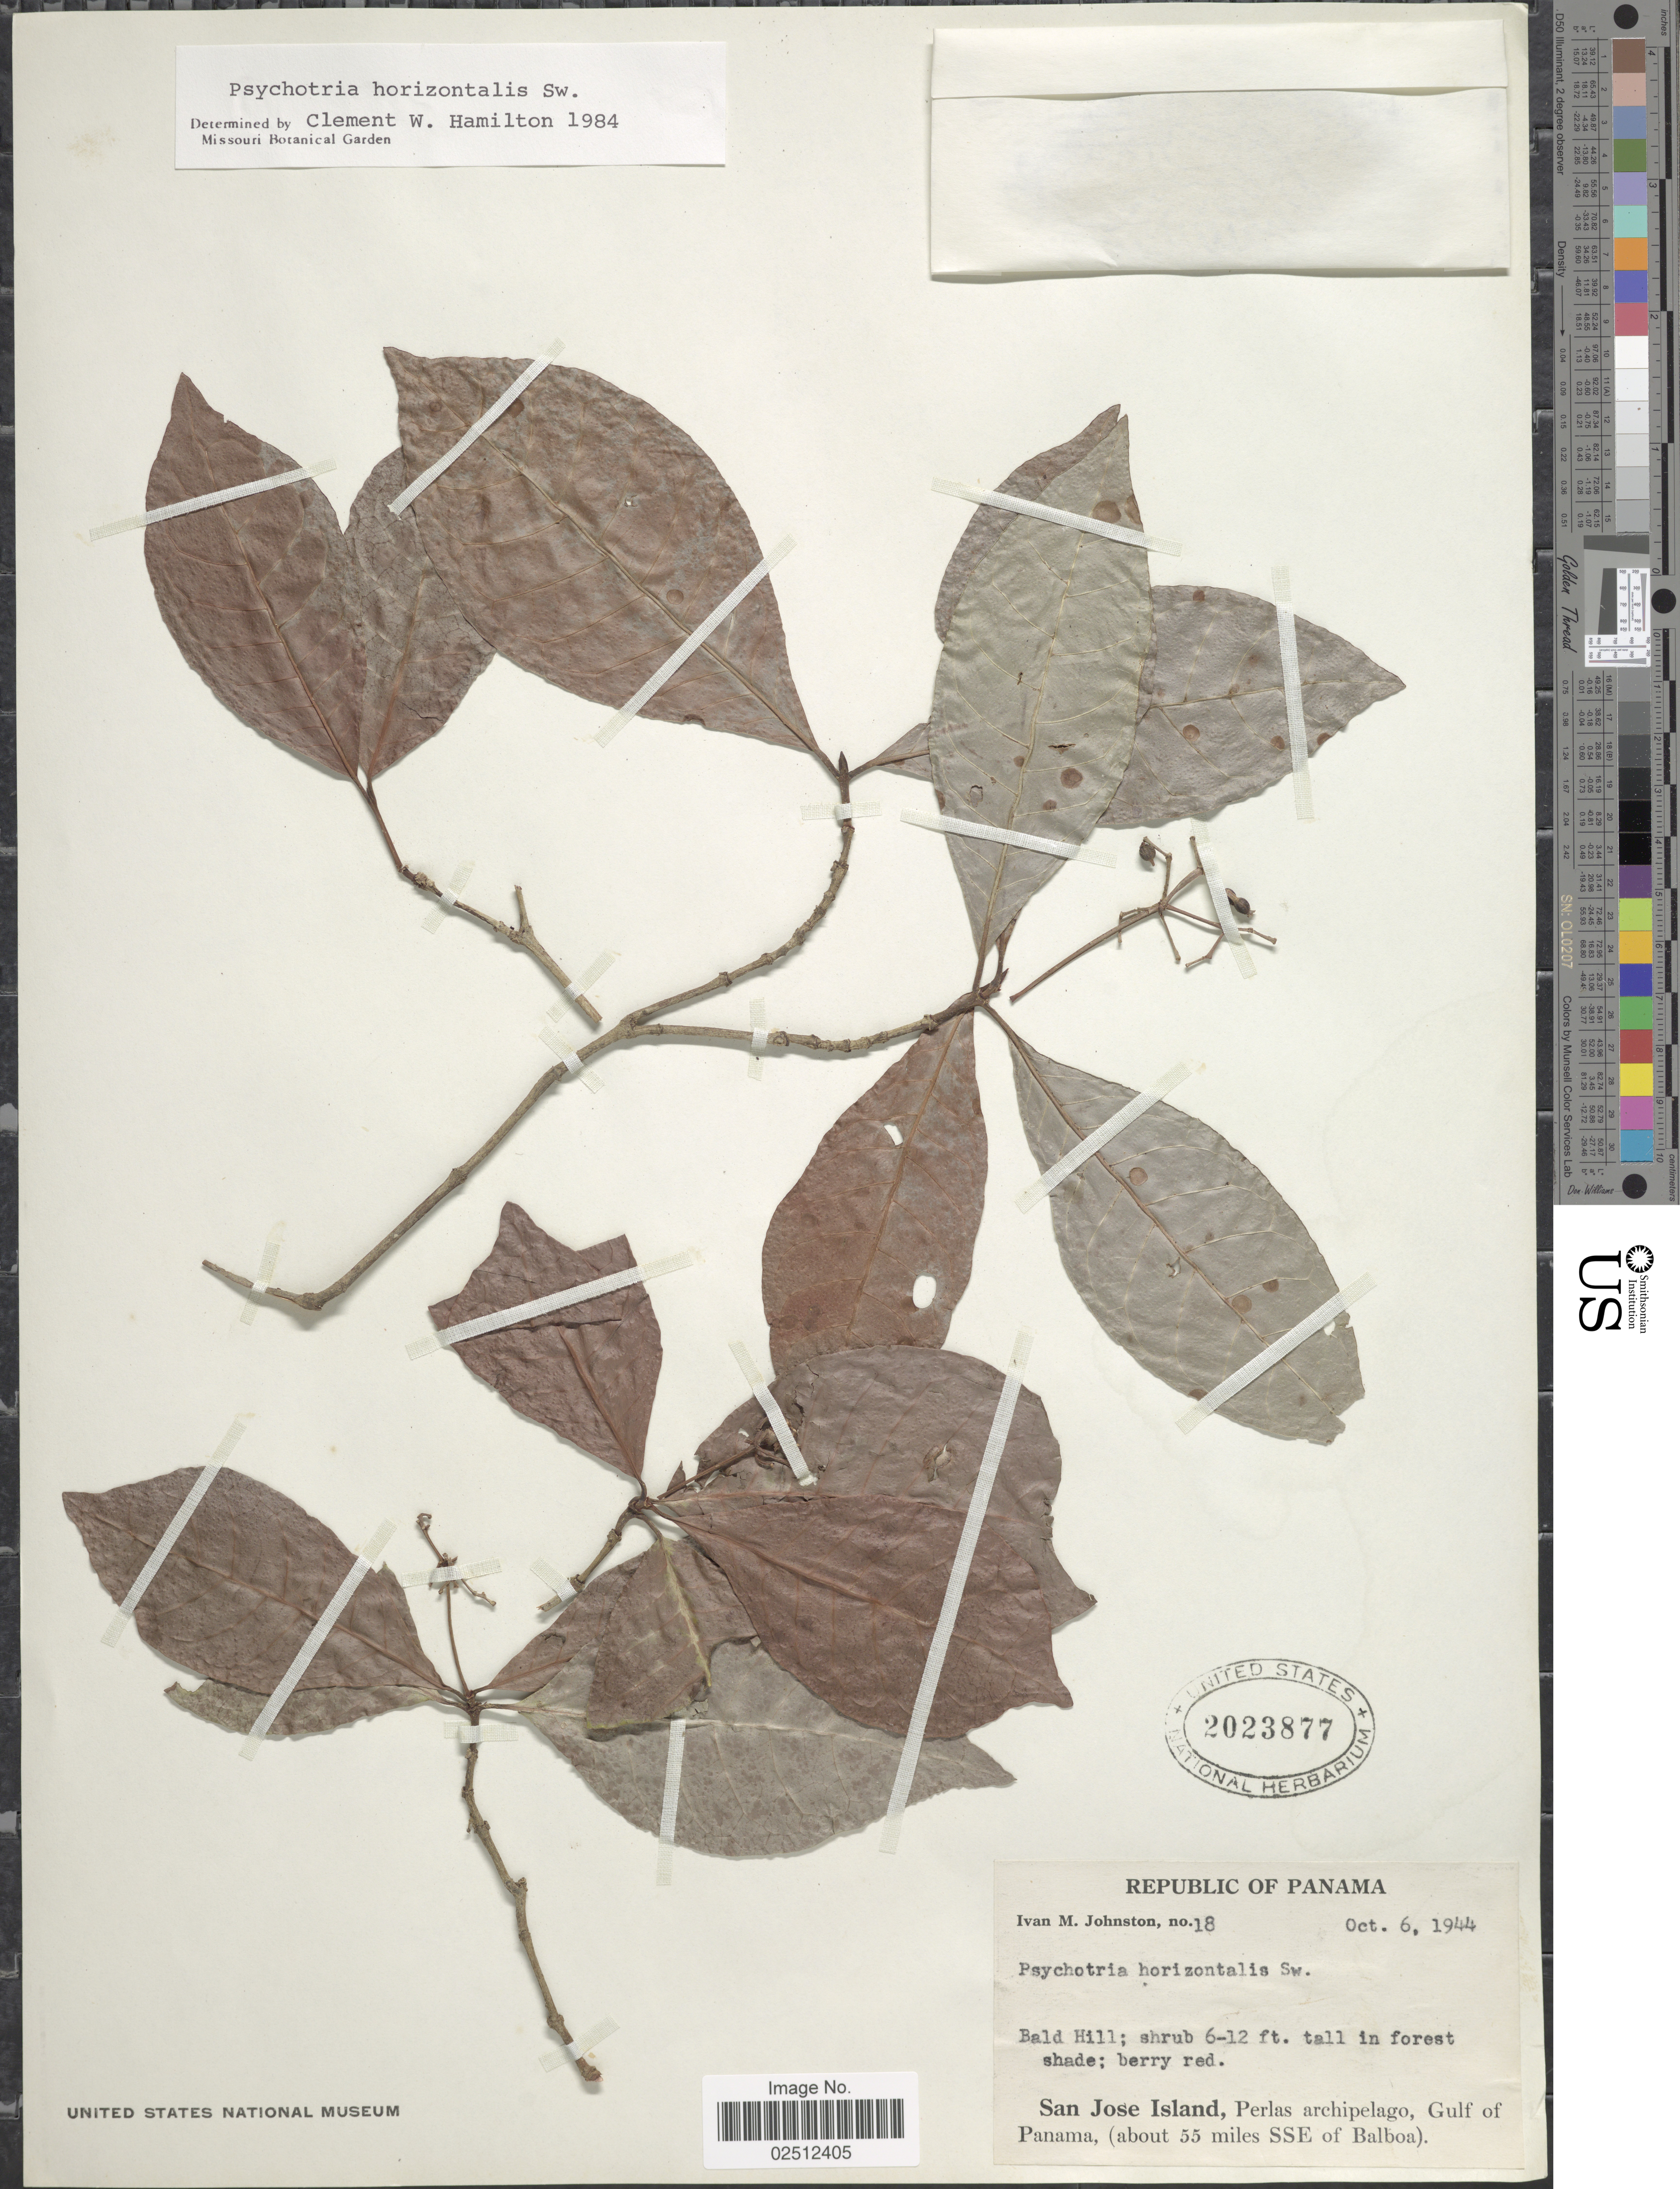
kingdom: Plantae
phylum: Tracheophyta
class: Magnoliopsida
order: Gentianales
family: Rubiaceae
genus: Psychotria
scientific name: Psychotria horizontalis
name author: Sw.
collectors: I.M. Johnston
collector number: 18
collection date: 1944-10-06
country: Panama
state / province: Panamá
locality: San Jose Island, Perlas archipelago, Gulf of Panama (about 55 miles SSE of Balboa)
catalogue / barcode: US 2023877